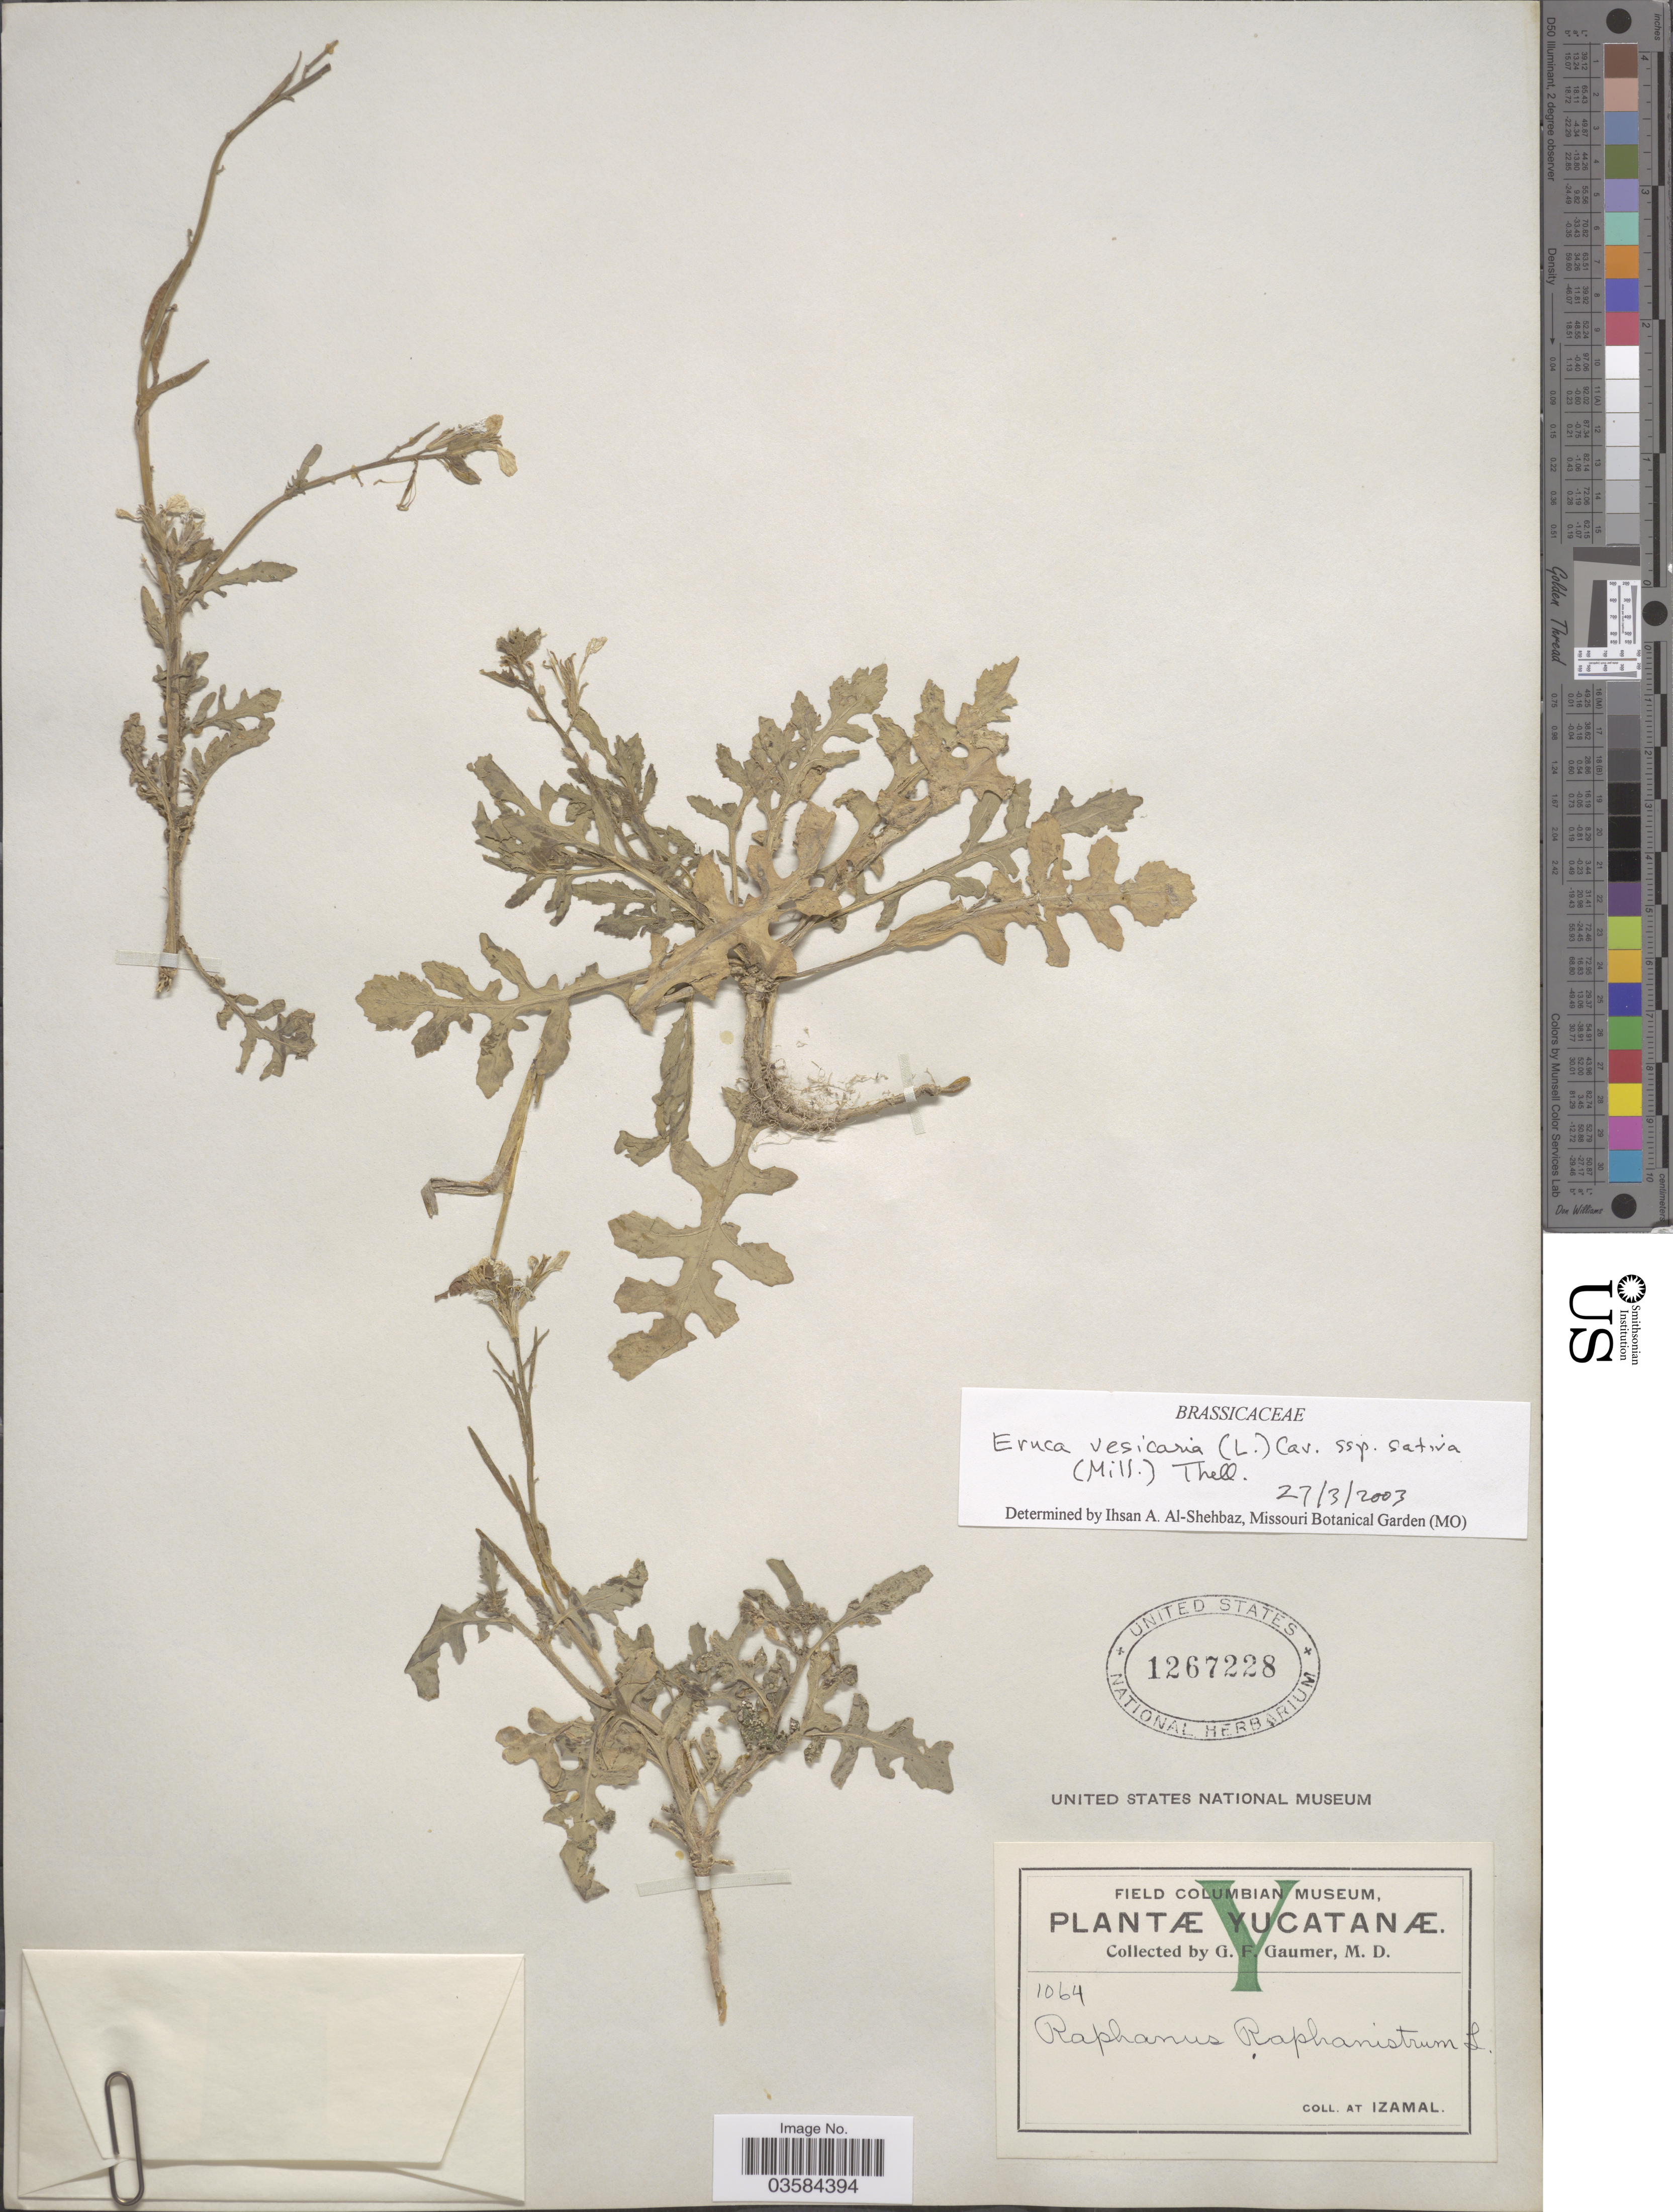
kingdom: Plantae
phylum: Tracheophyta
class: Magnoliopsida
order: Brassicales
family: Brassicaceae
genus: Eruca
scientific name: Eruca vesicaria subsp. sativa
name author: (Mill.) Thell.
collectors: G. F. Gaumer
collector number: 1064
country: Mexico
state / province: Yucatán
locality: At Izamal.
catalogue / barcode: US 1267228